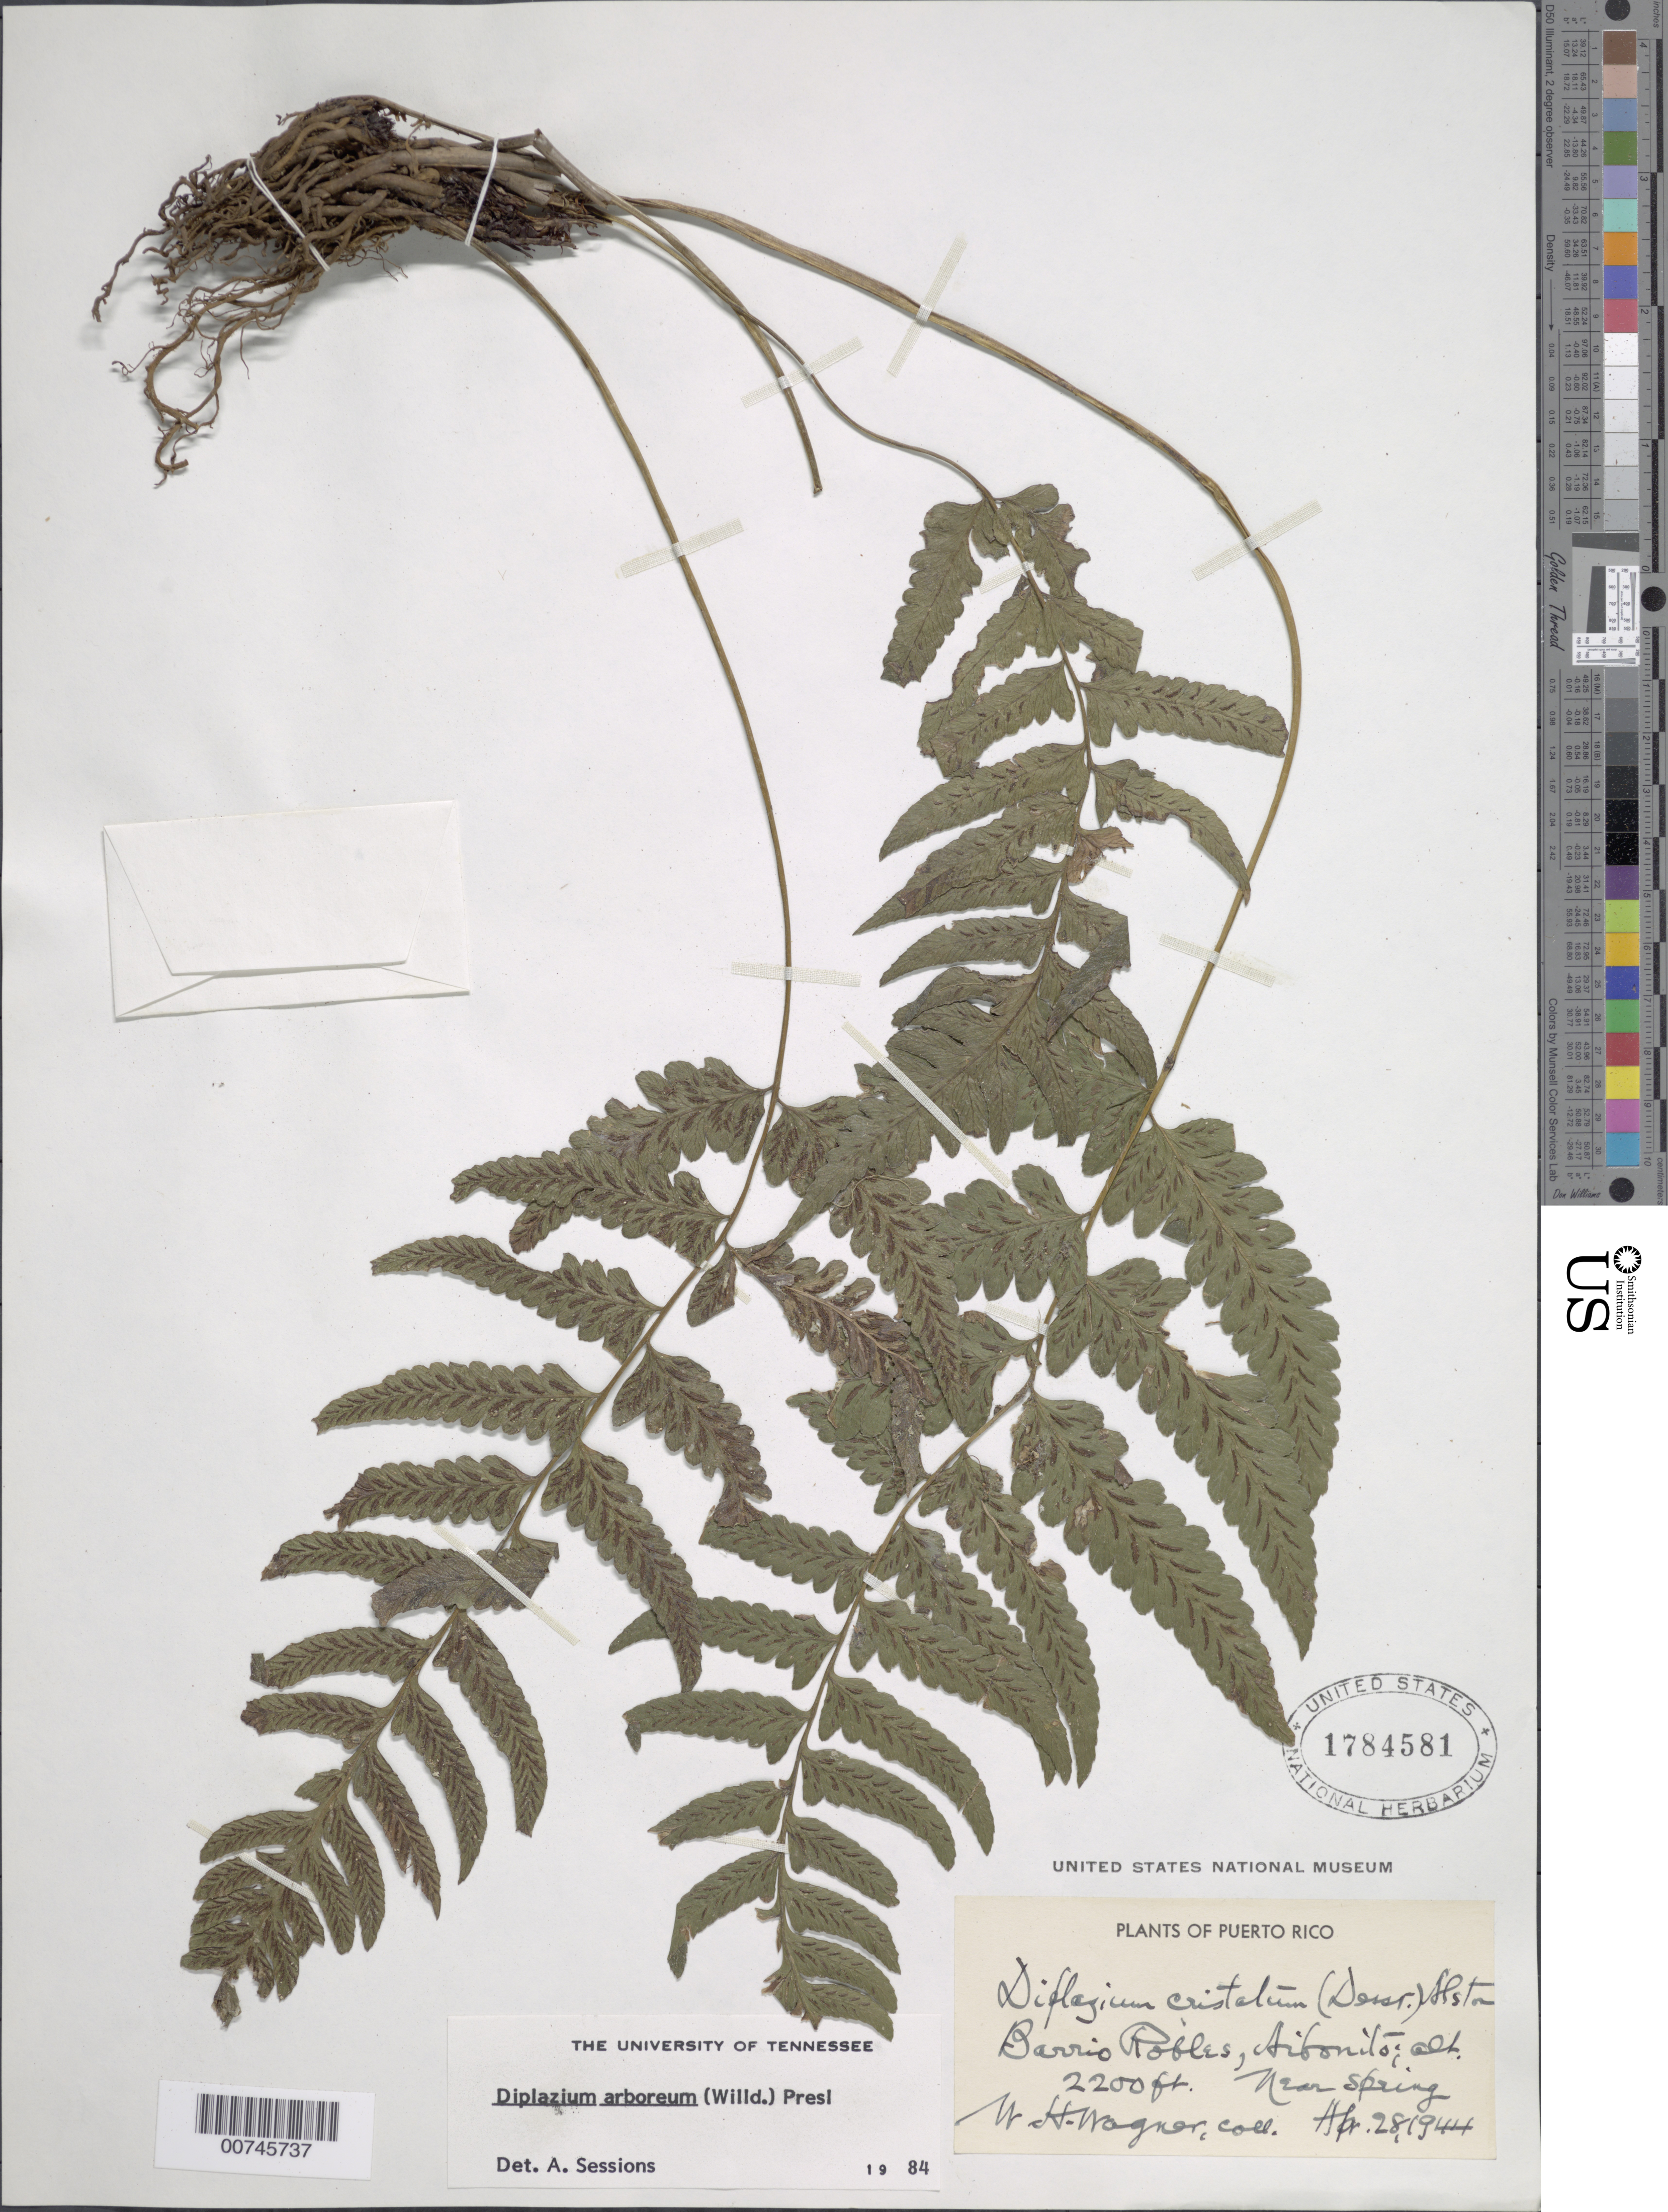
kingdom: Plantae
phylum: Tracheophyta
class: Polypodiopsida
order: Polypodiales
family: Athyriaceae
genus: Diplazium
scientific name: Diplazium cristatum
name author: (Desr.) Alston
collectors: W. H. Wagner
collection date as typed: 28 Apr 1944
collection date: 1944-04-28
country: Puerto Rico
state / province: Abonito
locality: Barrio Robles, Aibonito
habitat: Near spring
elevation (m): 671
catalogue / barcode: US 1784581